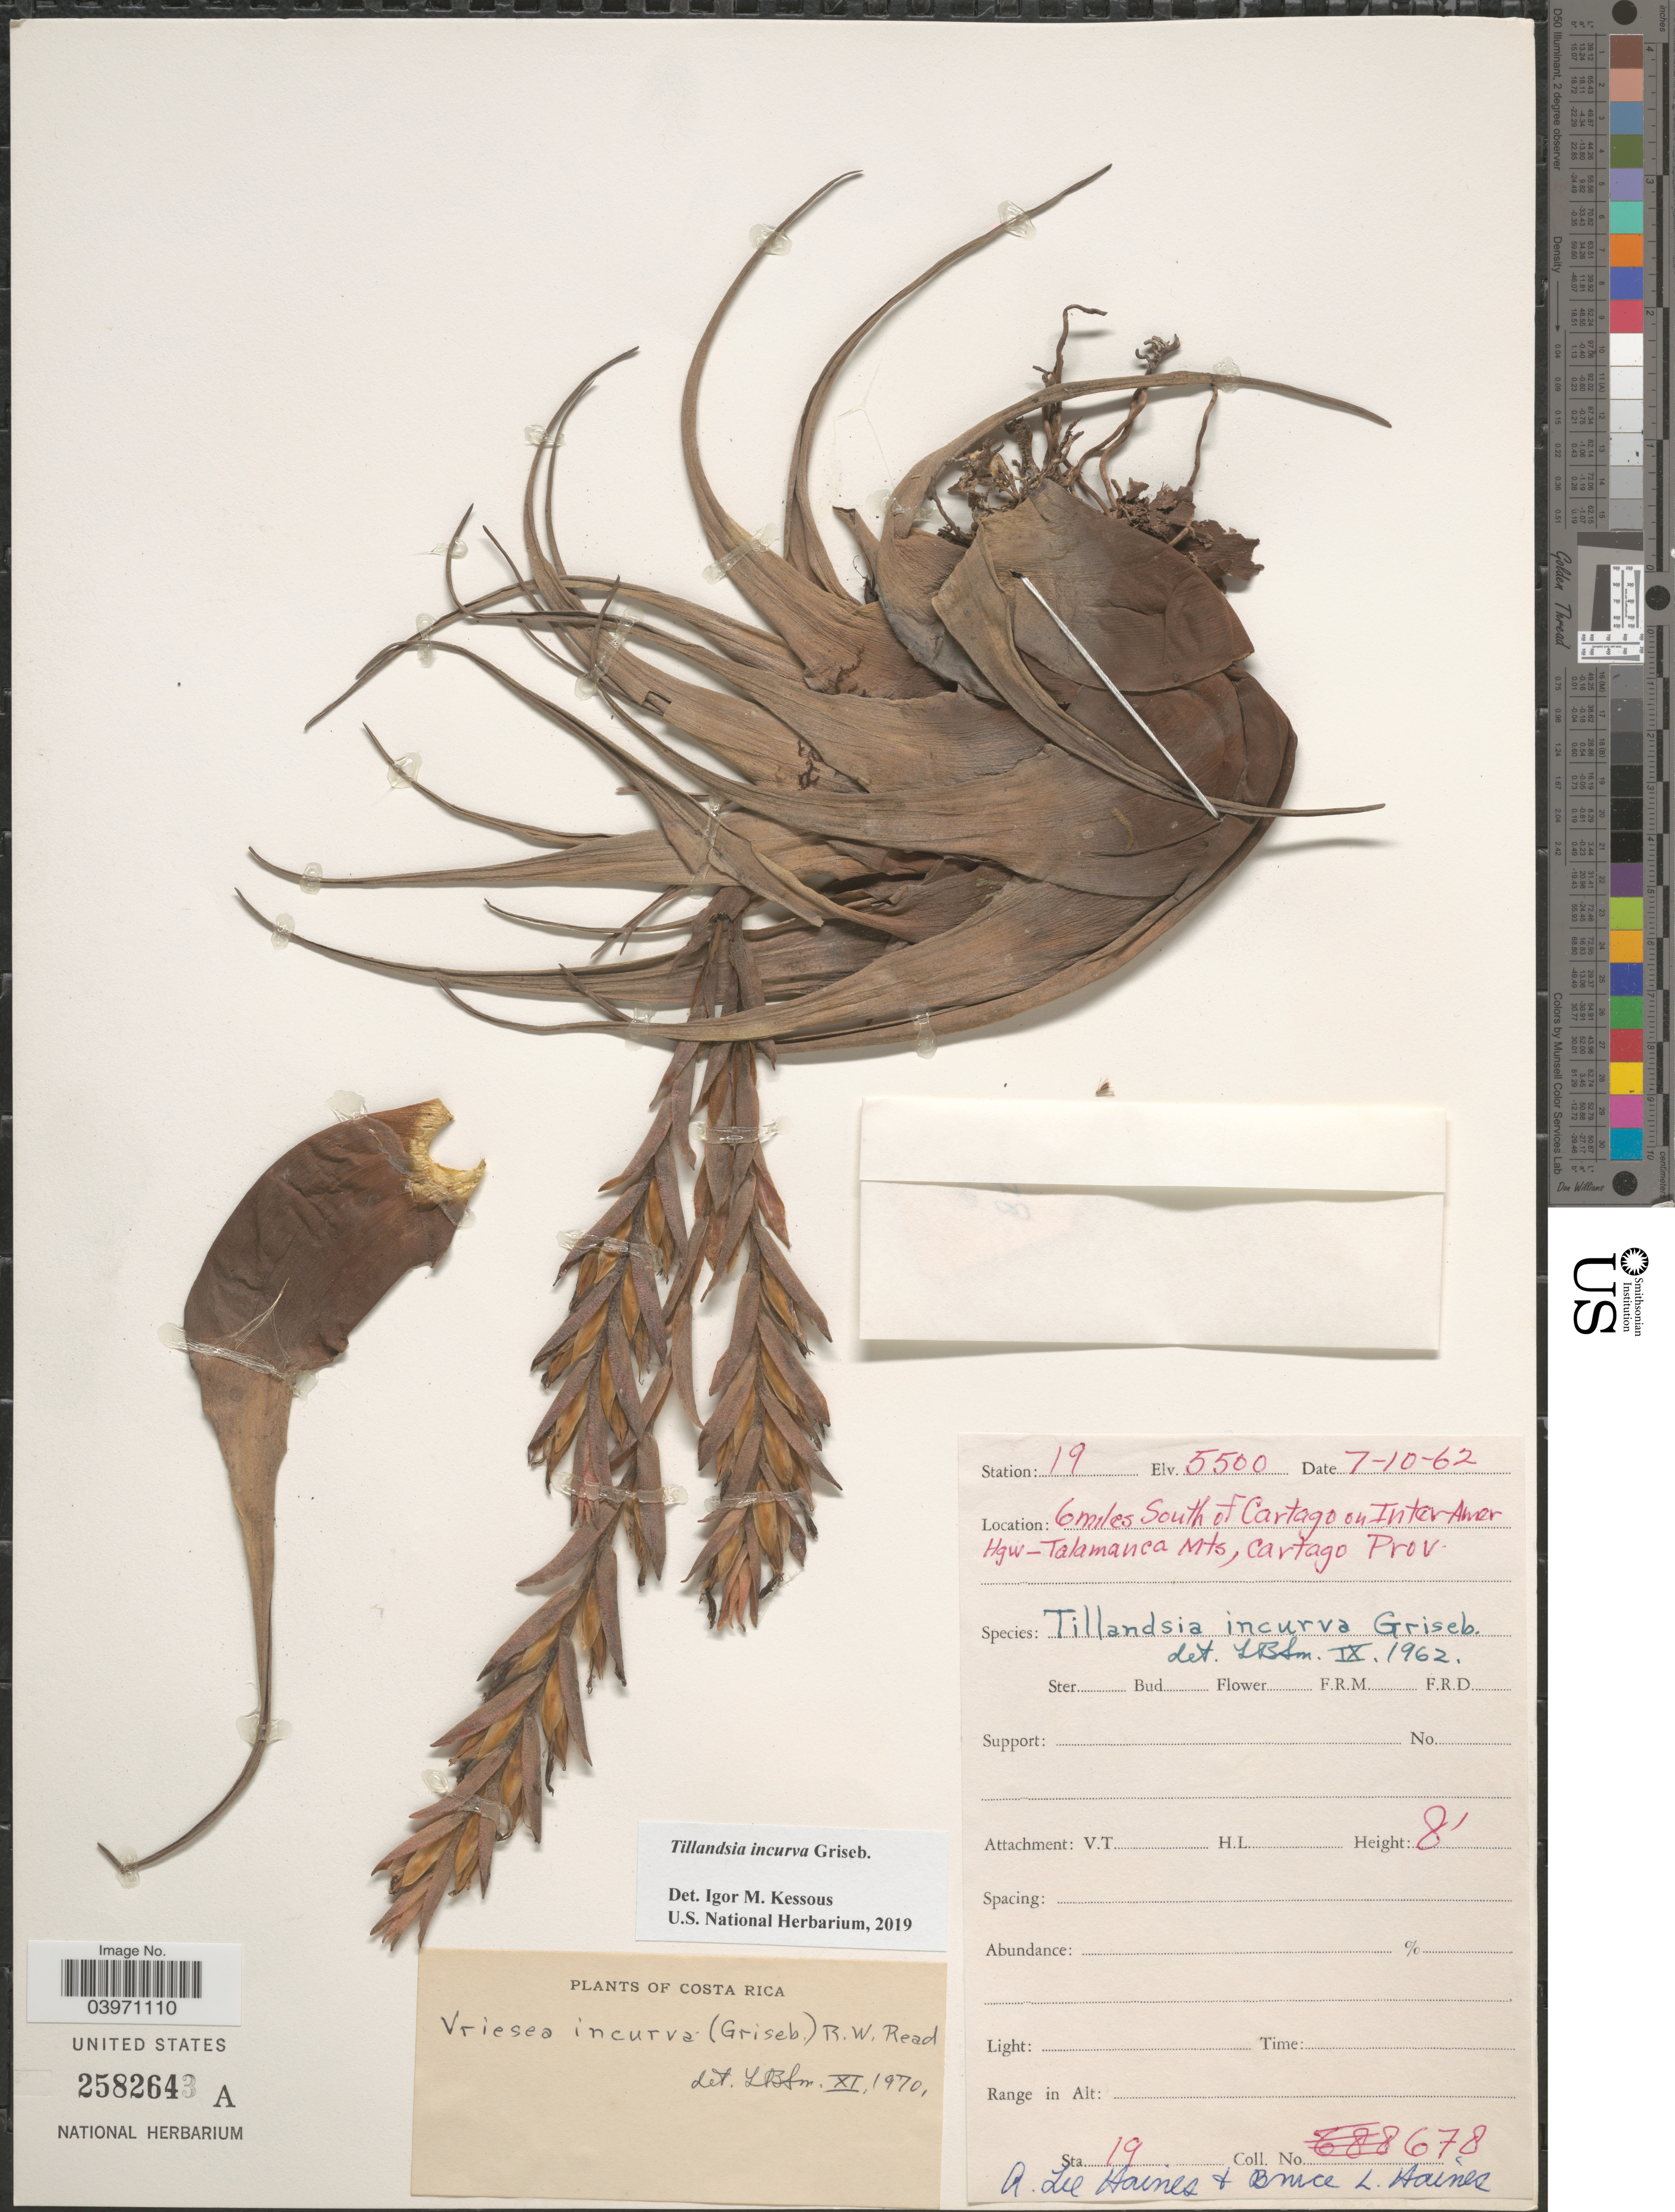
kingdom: Plantae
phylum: Tracheophyta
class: Liliopsida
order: Poales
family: Bromeliaceae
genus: Tillandsia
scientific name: Tillandsia incurva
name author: Griseb.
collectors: A. L. Haines & B. L. Haines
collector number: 678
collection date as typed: Transcribed d/m/y: 7/10/62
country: Costa Rica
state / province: Cartago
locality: Station 19. 6 miles South of Cartago on Inter-Amer Hgw-Talamanca Mts.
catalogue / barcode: US 2582643A